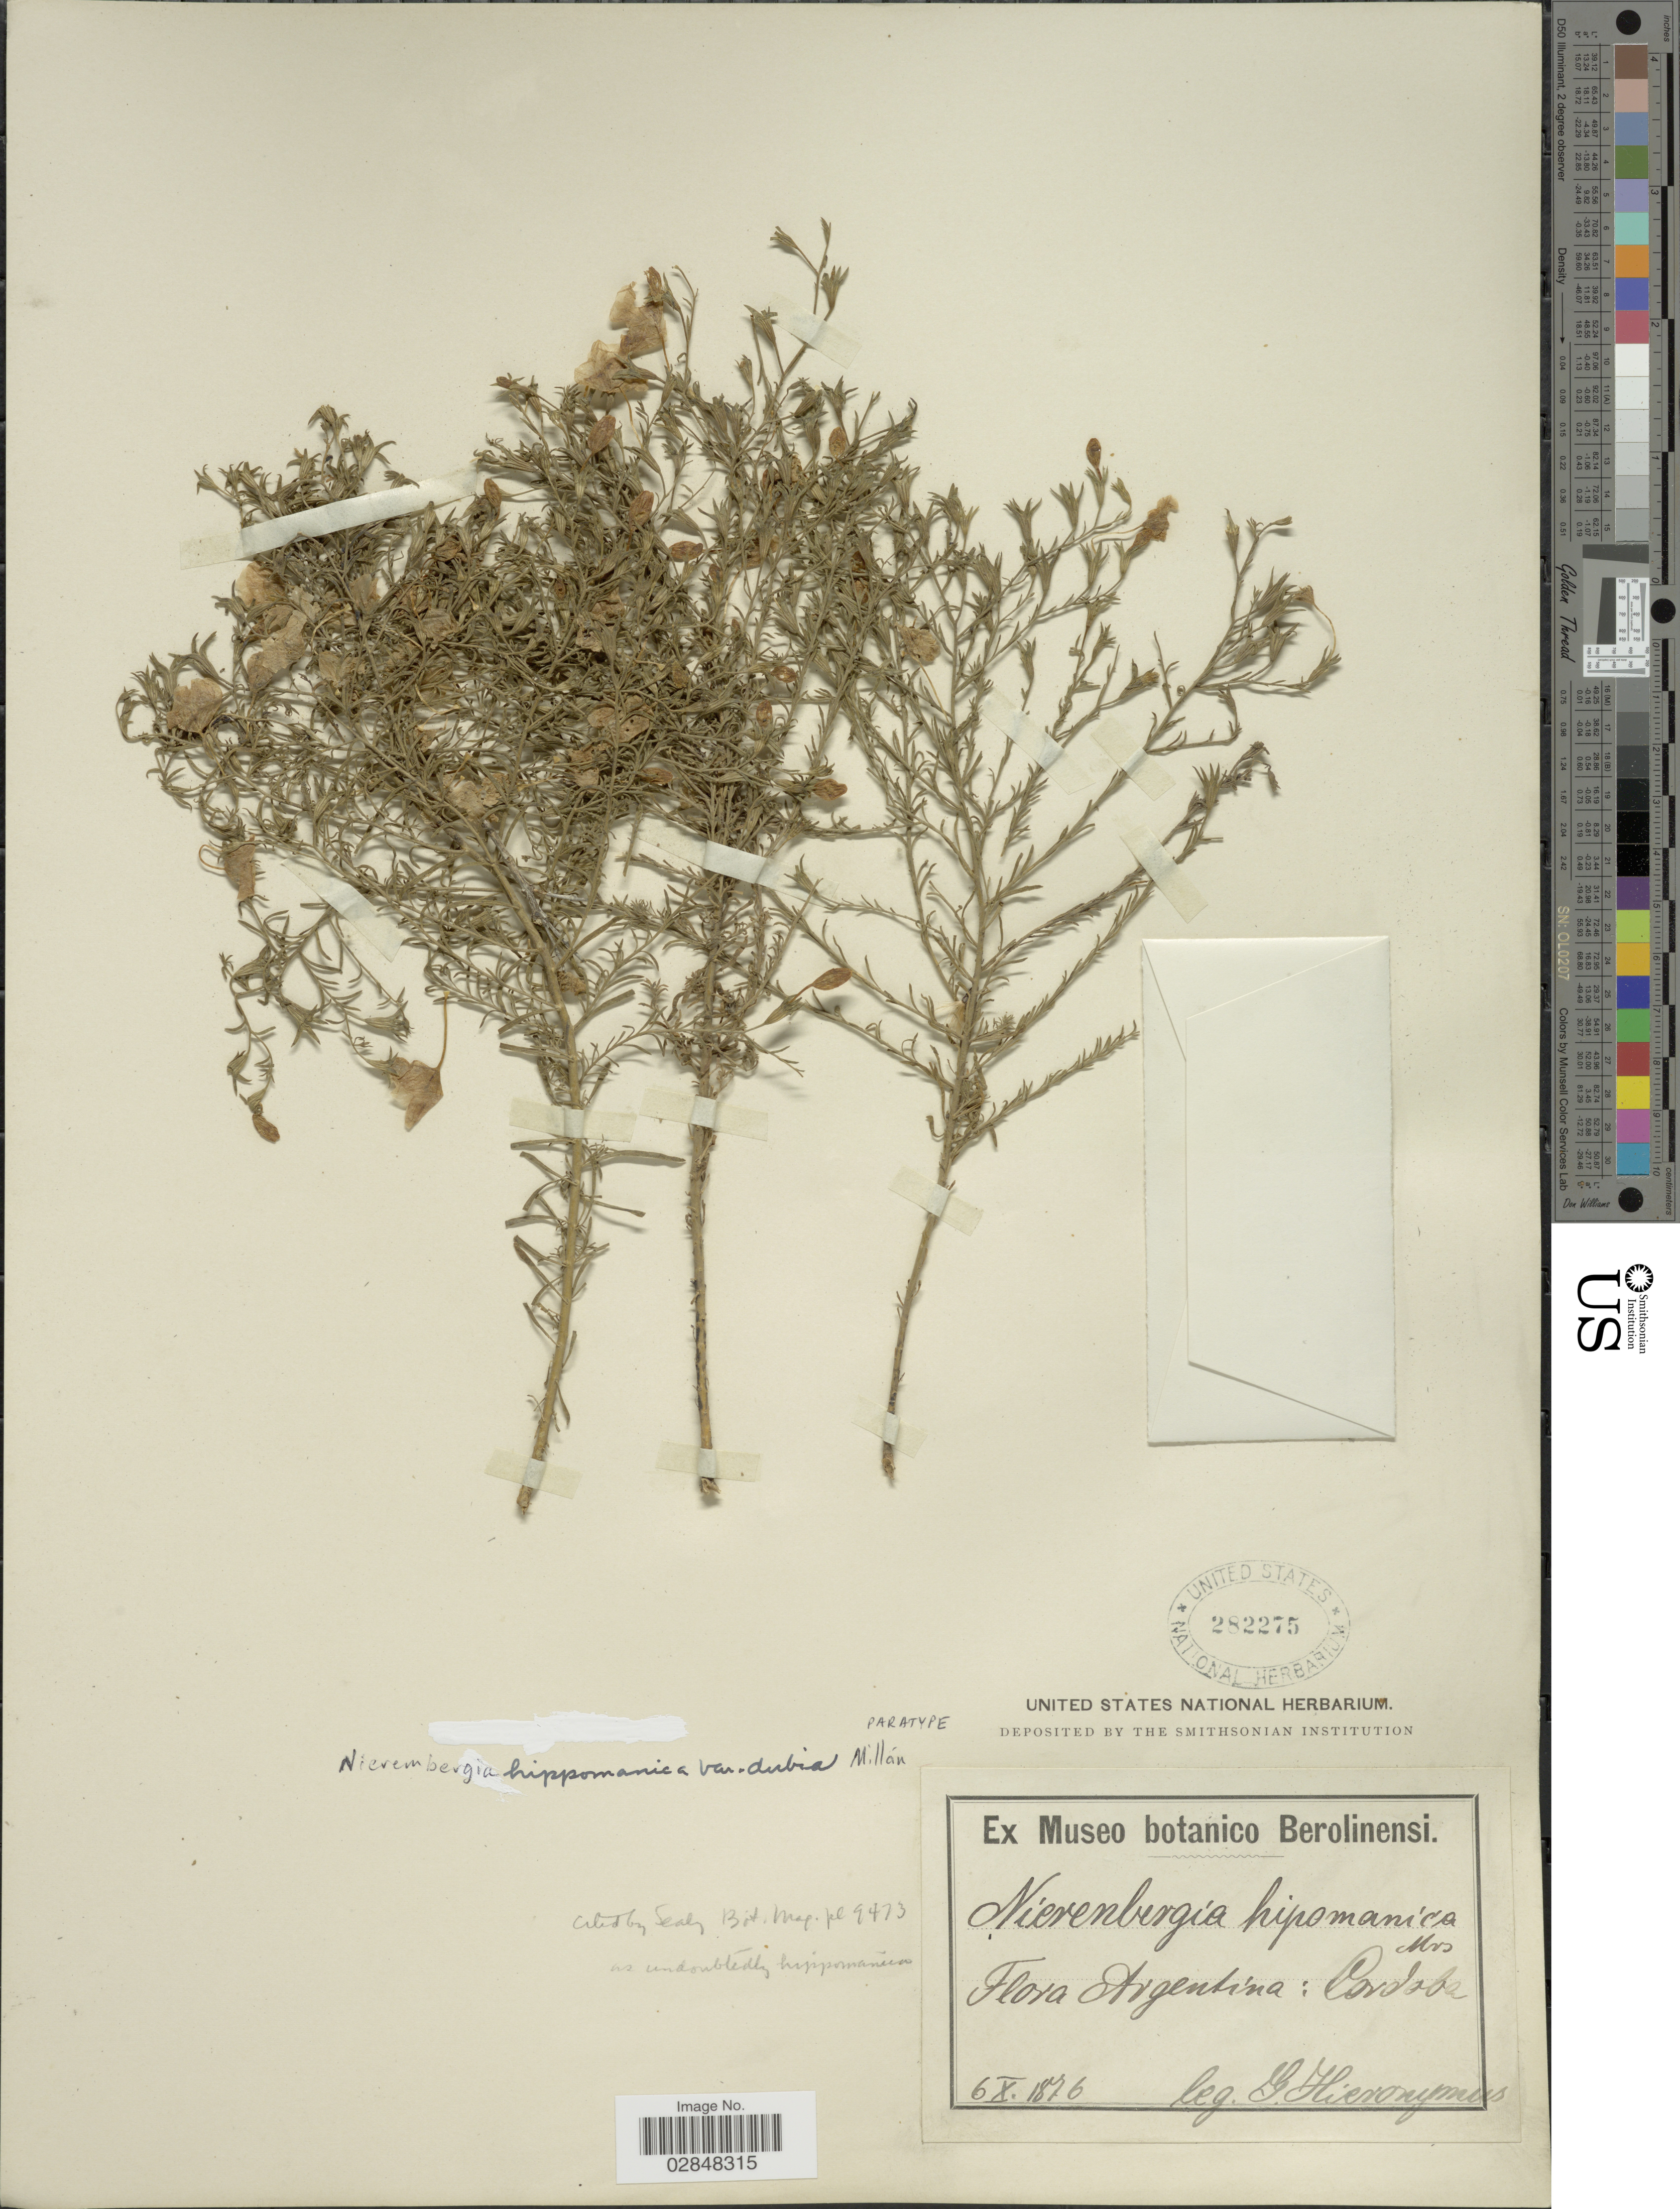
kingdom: Plantae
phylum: Tracheophyta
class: Magnoliopsida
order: Solanales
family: Solanaceae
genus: Nierembergia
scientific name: Nierembergia linariifolia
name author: Graham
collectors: G. H. Hieronymus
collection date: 1876-10-06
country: Argentina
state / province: Cordoba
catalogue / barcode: US 282275